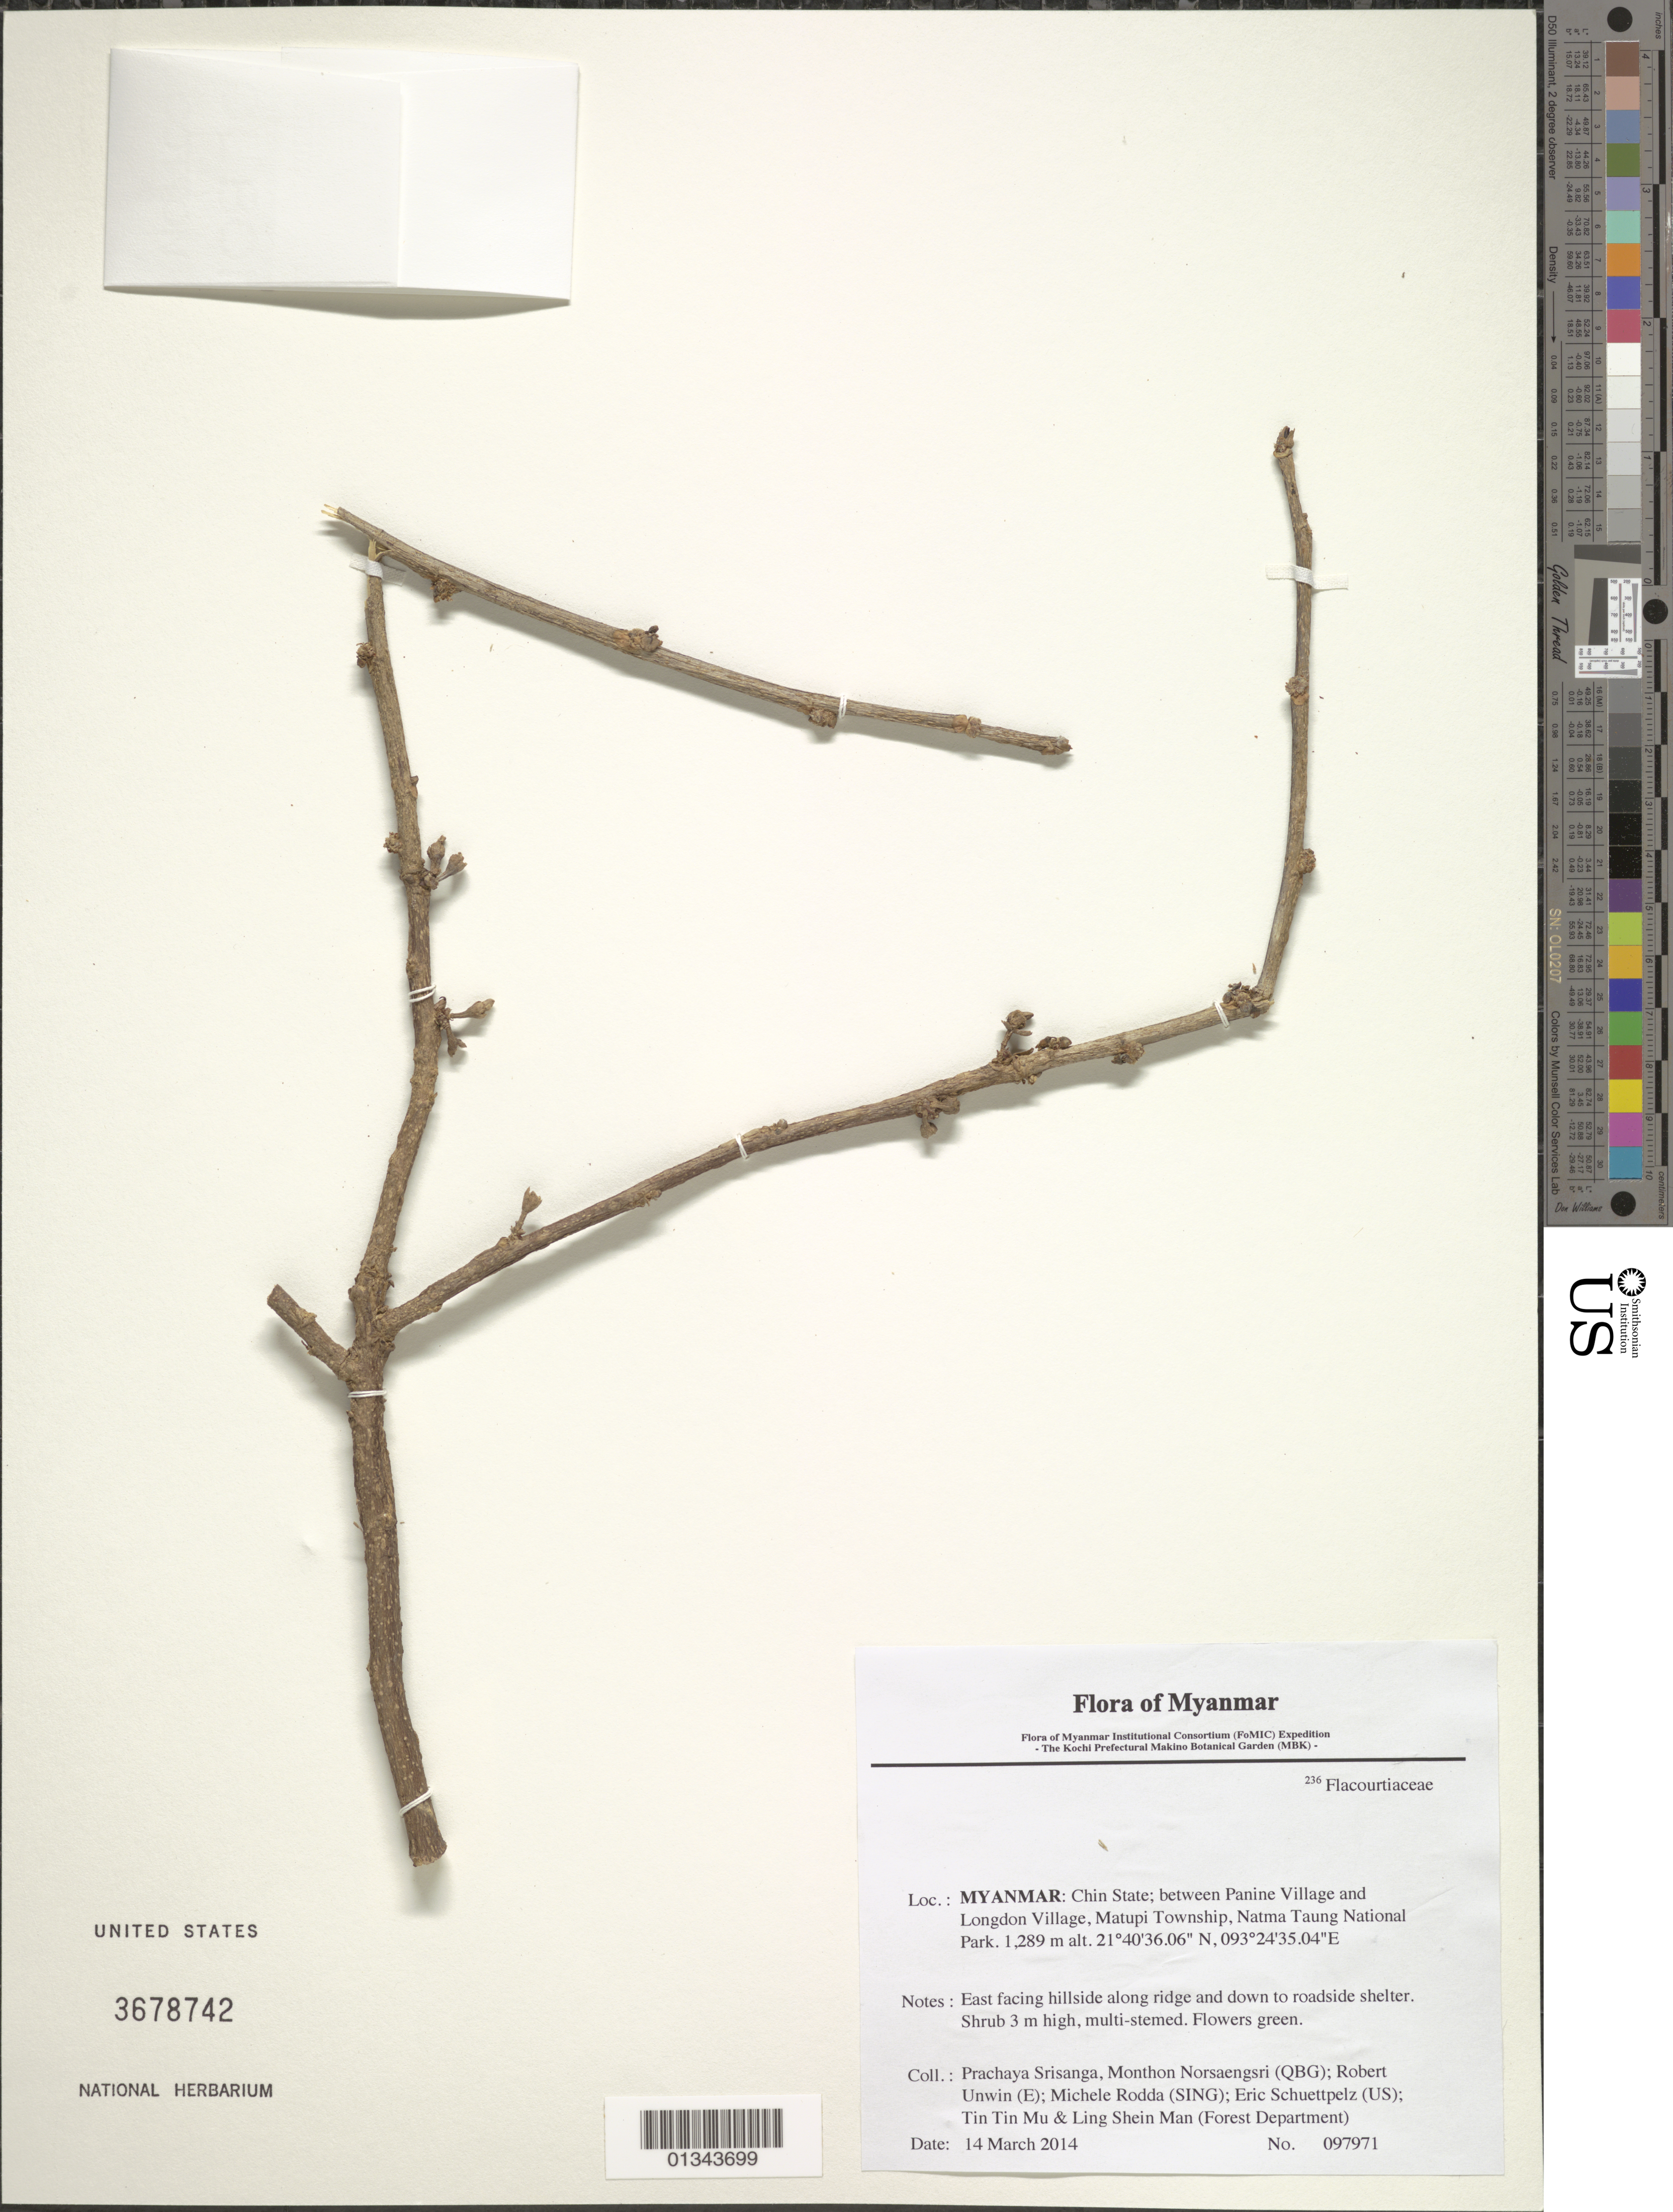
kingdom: Plantae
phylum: Tracheophyta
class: Magnoliopsida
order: Malpighiales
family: Salicaceae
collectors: P. Srisanga, M. Norsaengsri, R. Unwin, M. Rodda, E. Schuettpelz, Tin Tin Mu & Ling Shein Man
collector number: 97971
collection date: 2014-03-14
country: Myanmar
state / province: Chin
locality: Between Panine Village and Longdon Village, Matupi Township, Natma Taung National Park.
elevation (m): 1289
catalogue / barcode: US 3678742